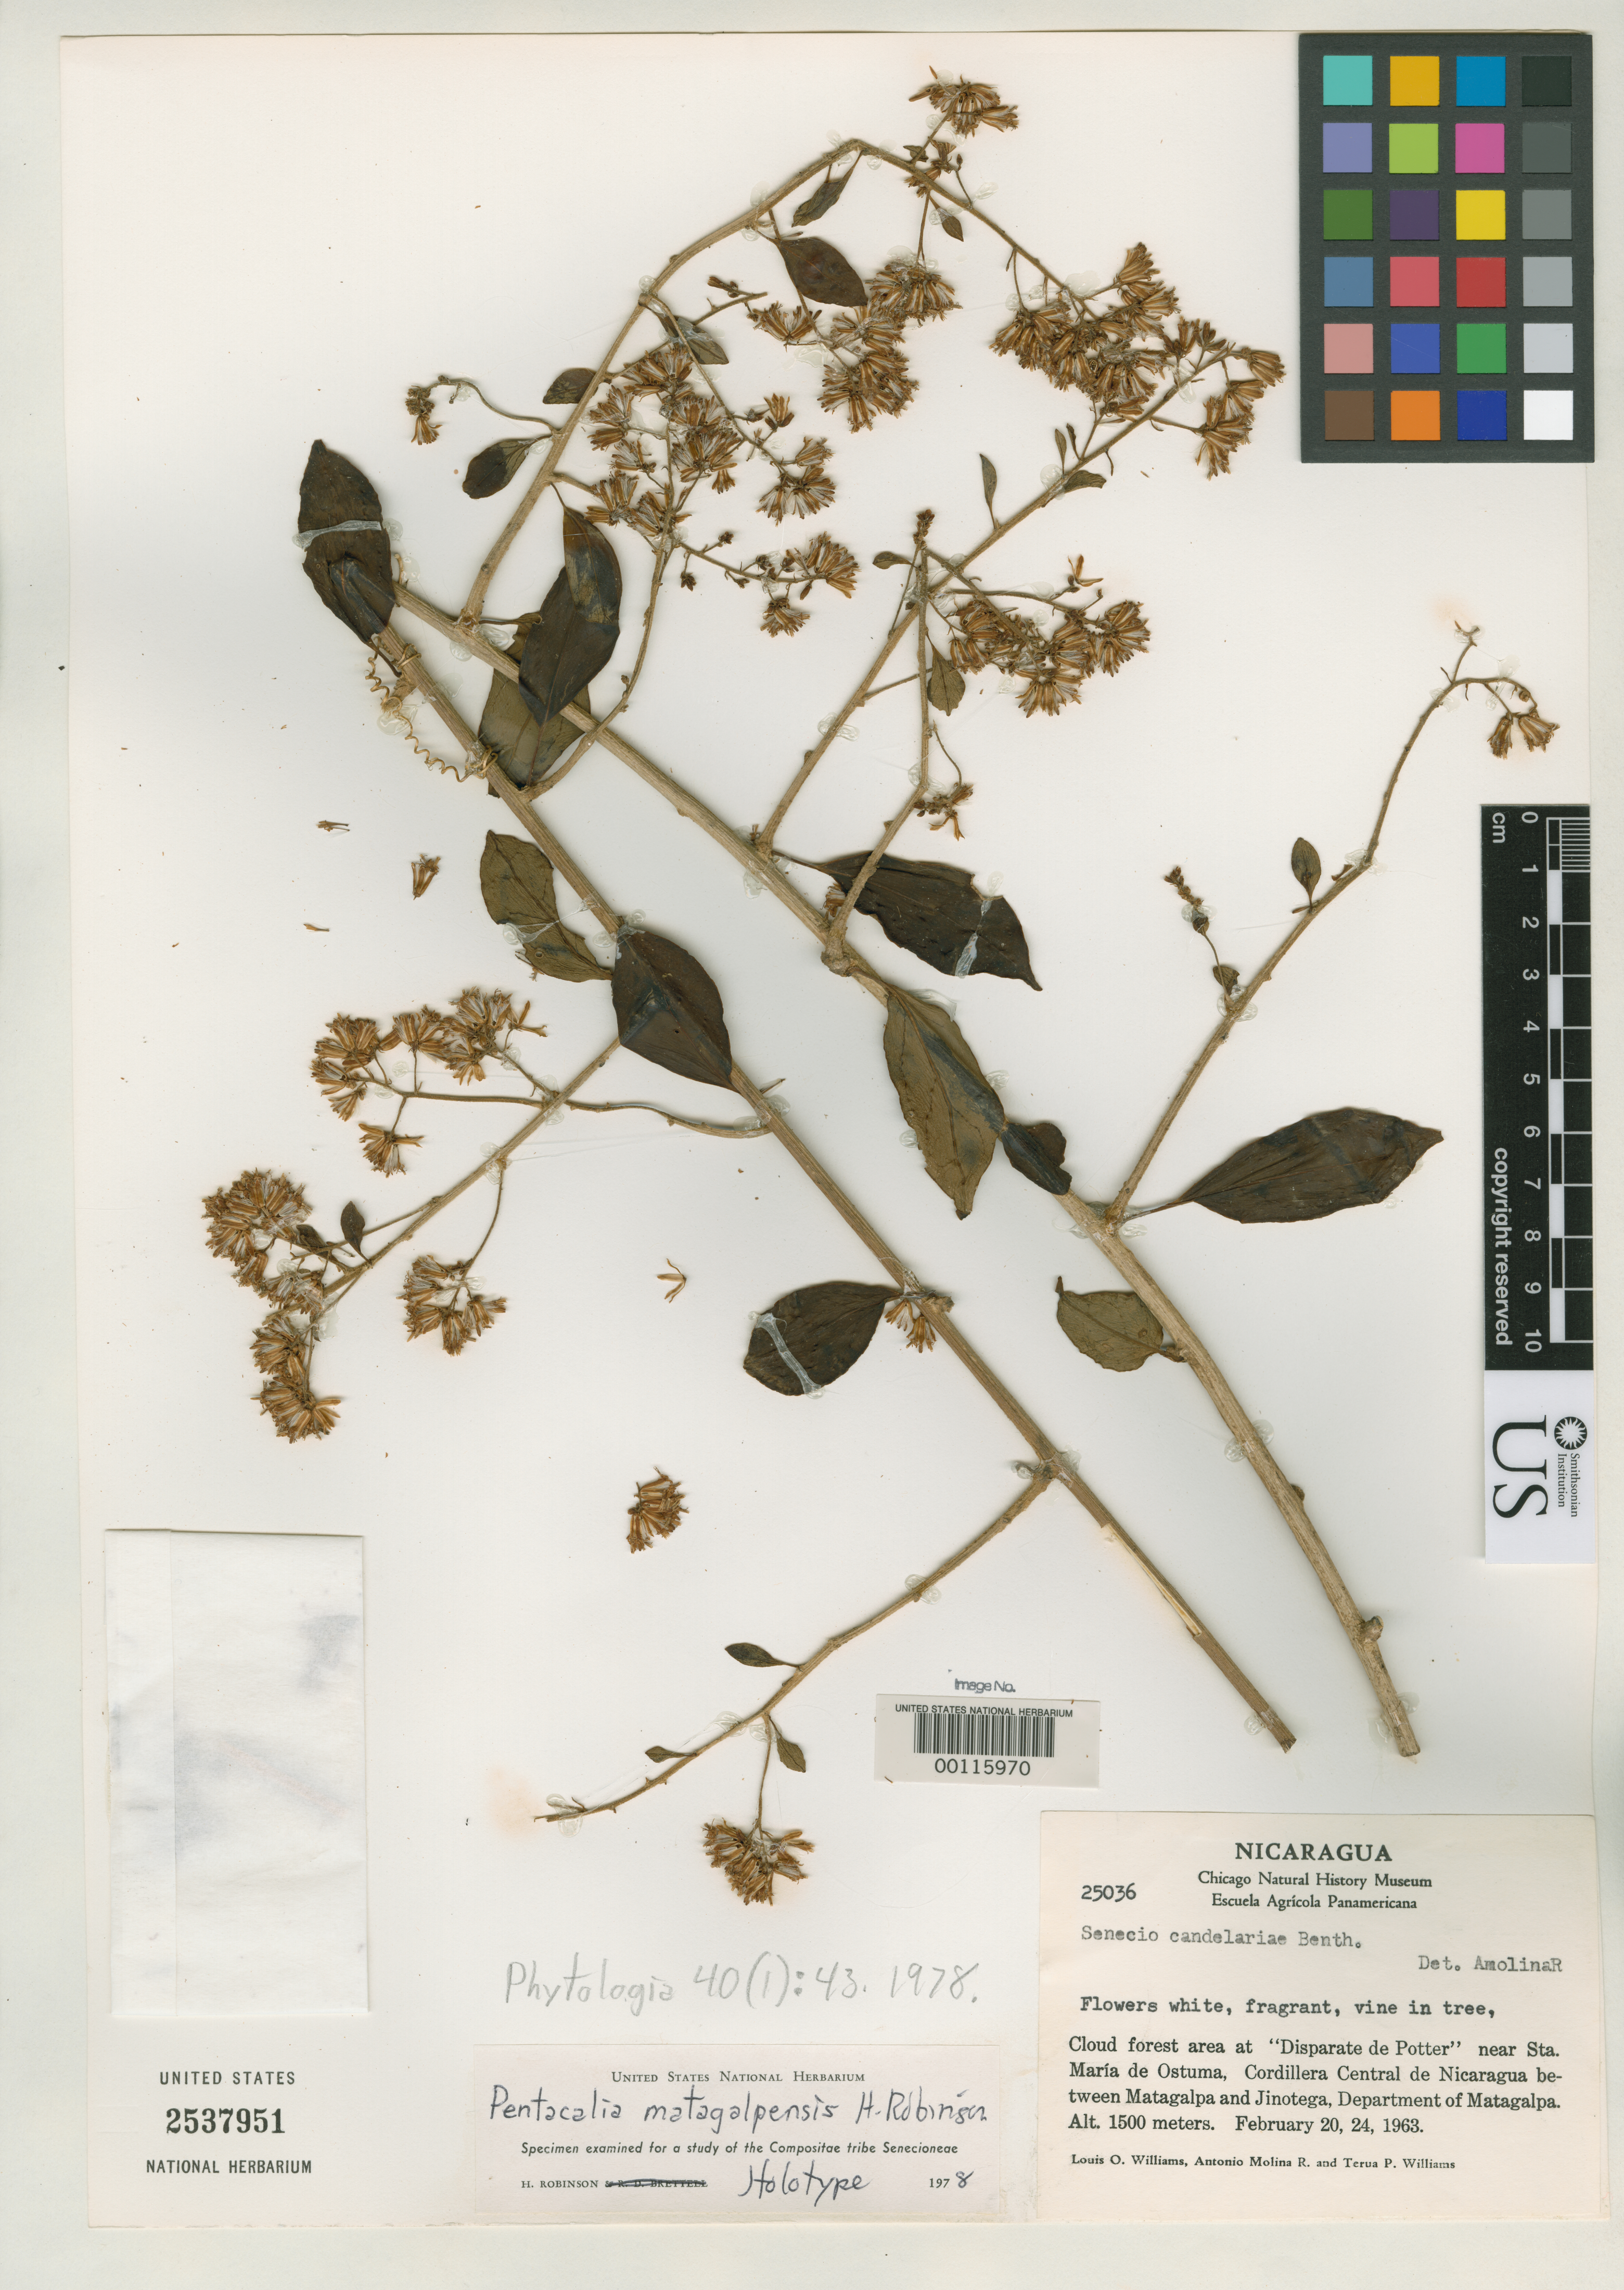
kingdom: Plantae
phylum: Tracheophyta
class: Magnoliopsida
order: Asterales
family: Asteraceae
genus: Pentacalia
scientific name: Pentacalia matagalpensis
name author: H. Rob.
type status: Holotype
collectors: L. O. Williams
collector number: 25036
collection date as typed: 20 Feb 1963 to 24 Feb 1963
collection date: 1963-02-20/1963-02-24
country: Nicaragua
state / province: Matagalpa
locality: Near Sta. Maria de Ostuma.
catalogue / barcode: US 2537951